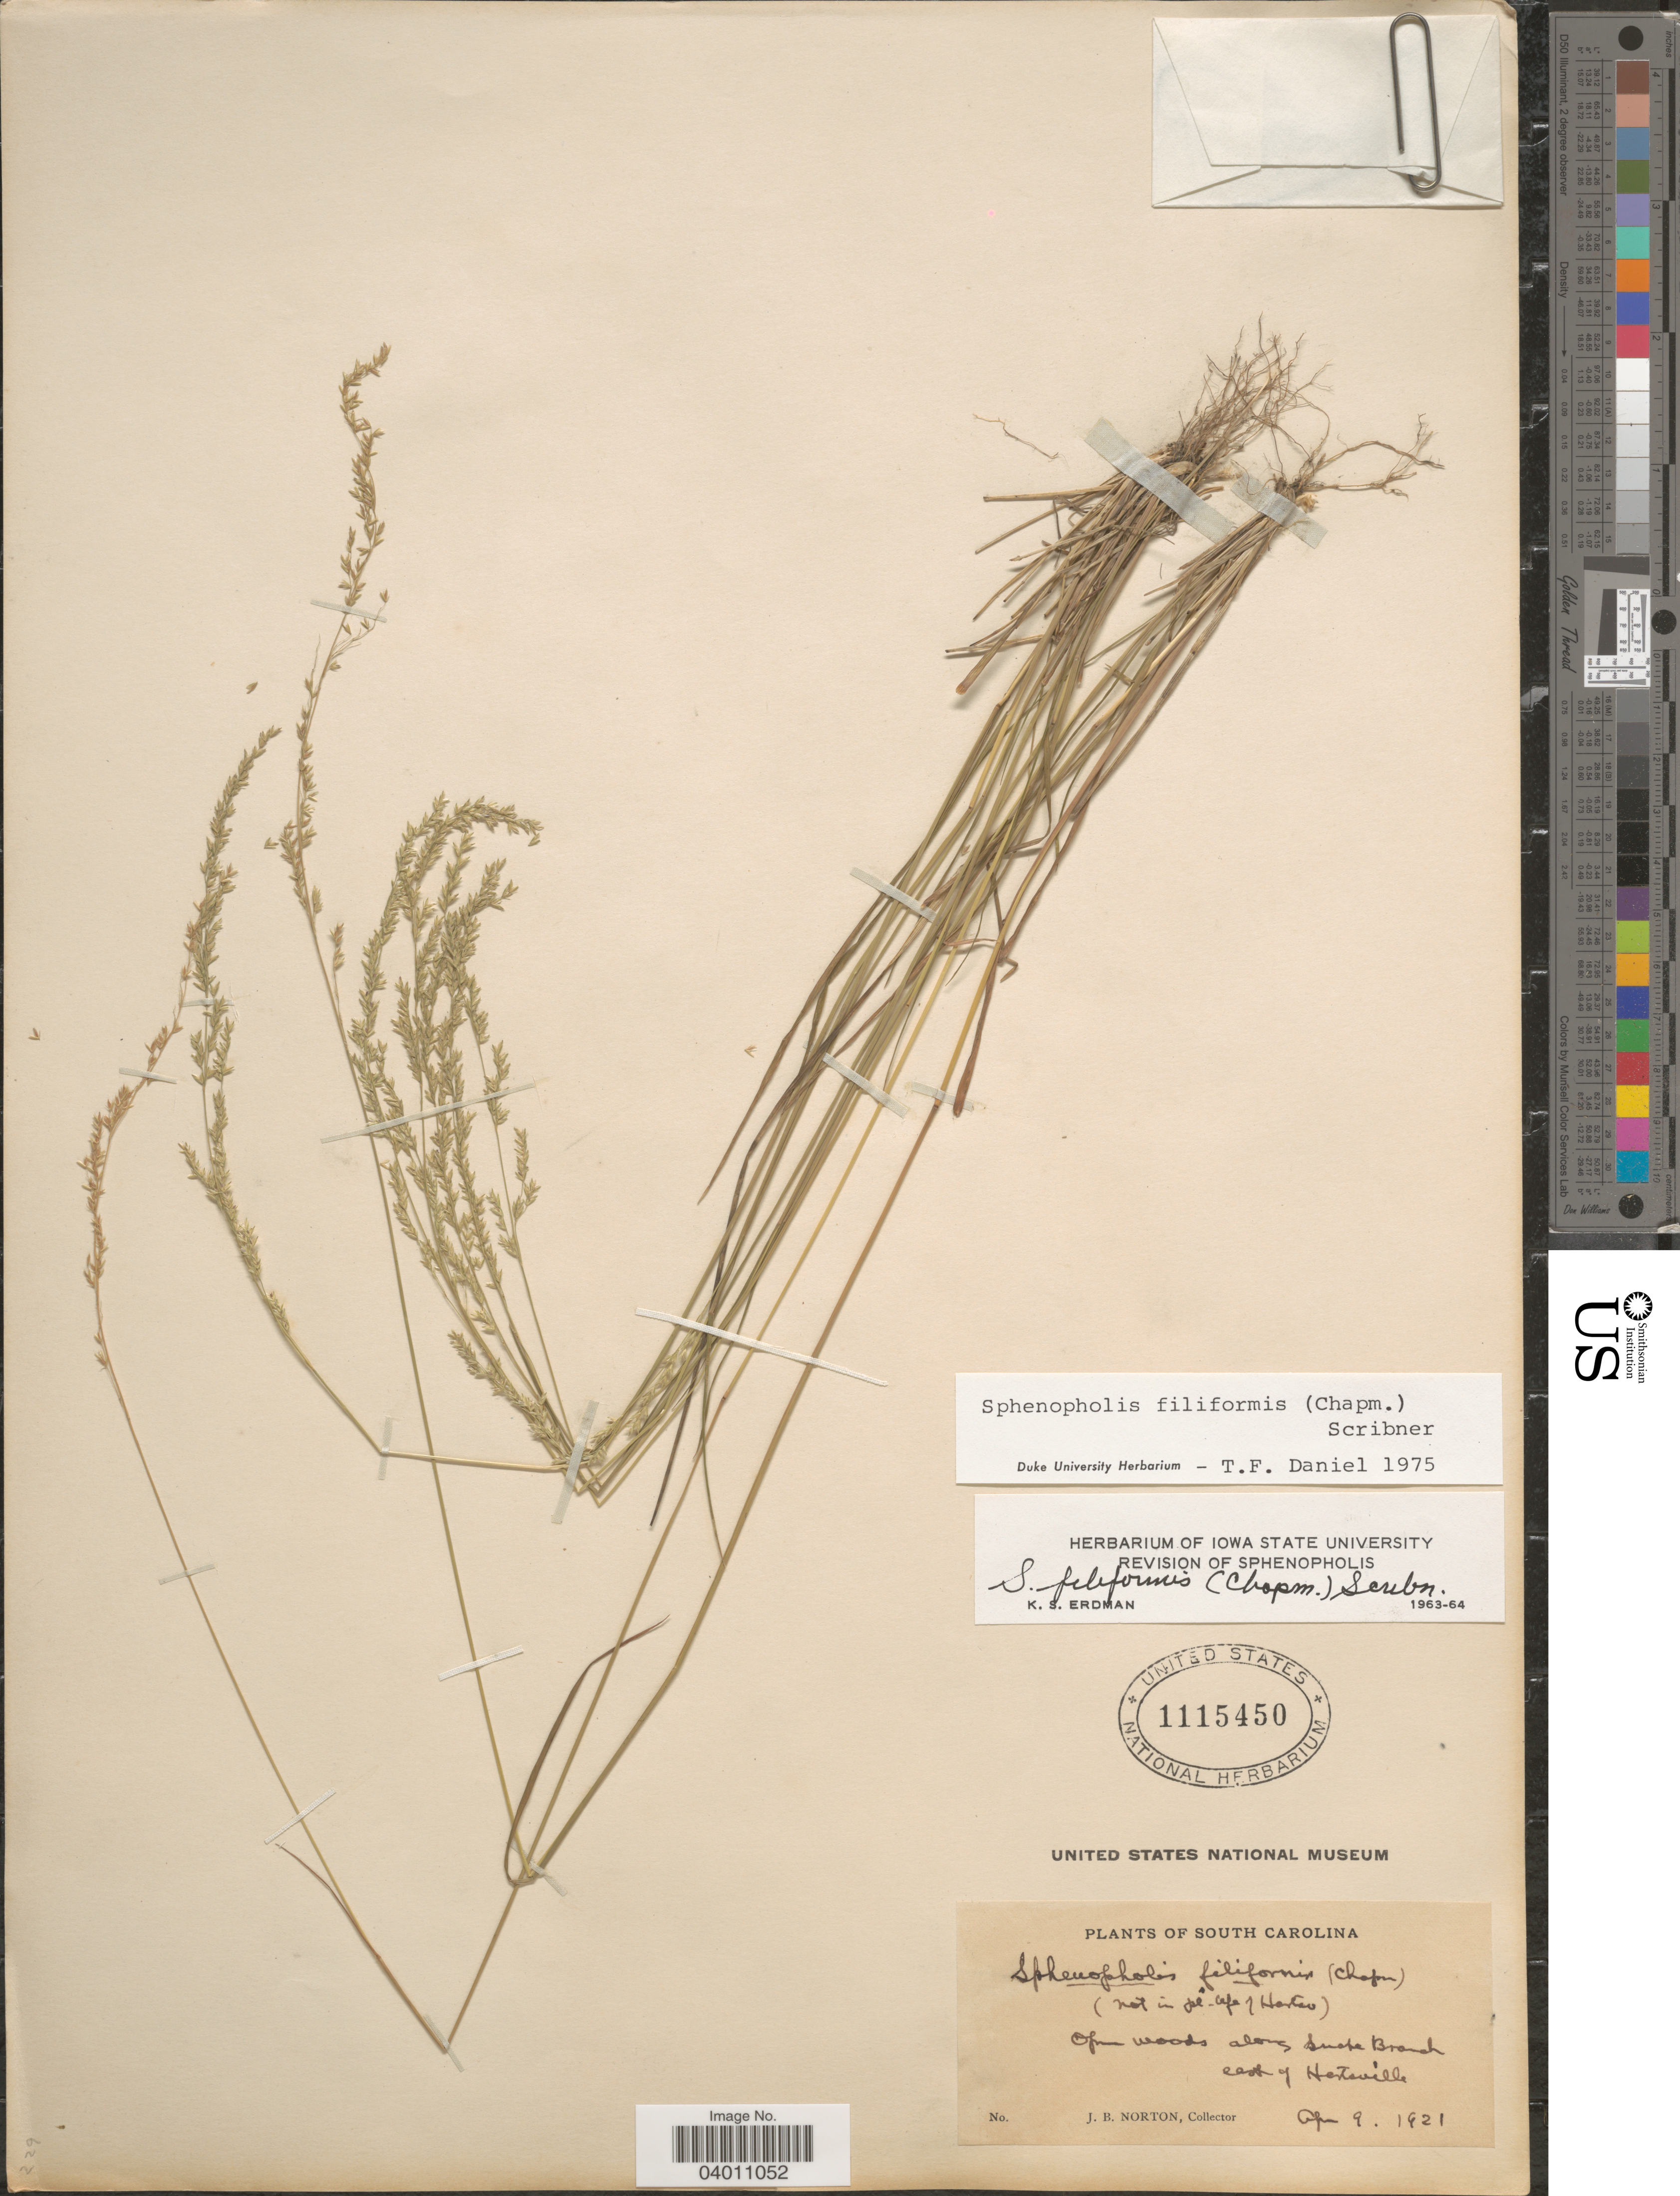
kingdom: Plantae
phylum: Tracheophyta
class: Liliopsida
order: Poales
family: Poaceae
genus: Sphenopholis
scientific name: Sphenopholis filiformis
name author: (Chapm.) Scribn.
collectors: J. B. Norton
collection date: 1921-04-09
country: United States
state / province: South Carolina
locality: Open woods along Snake Branch east of Hartsville.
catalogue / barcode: US 1115450